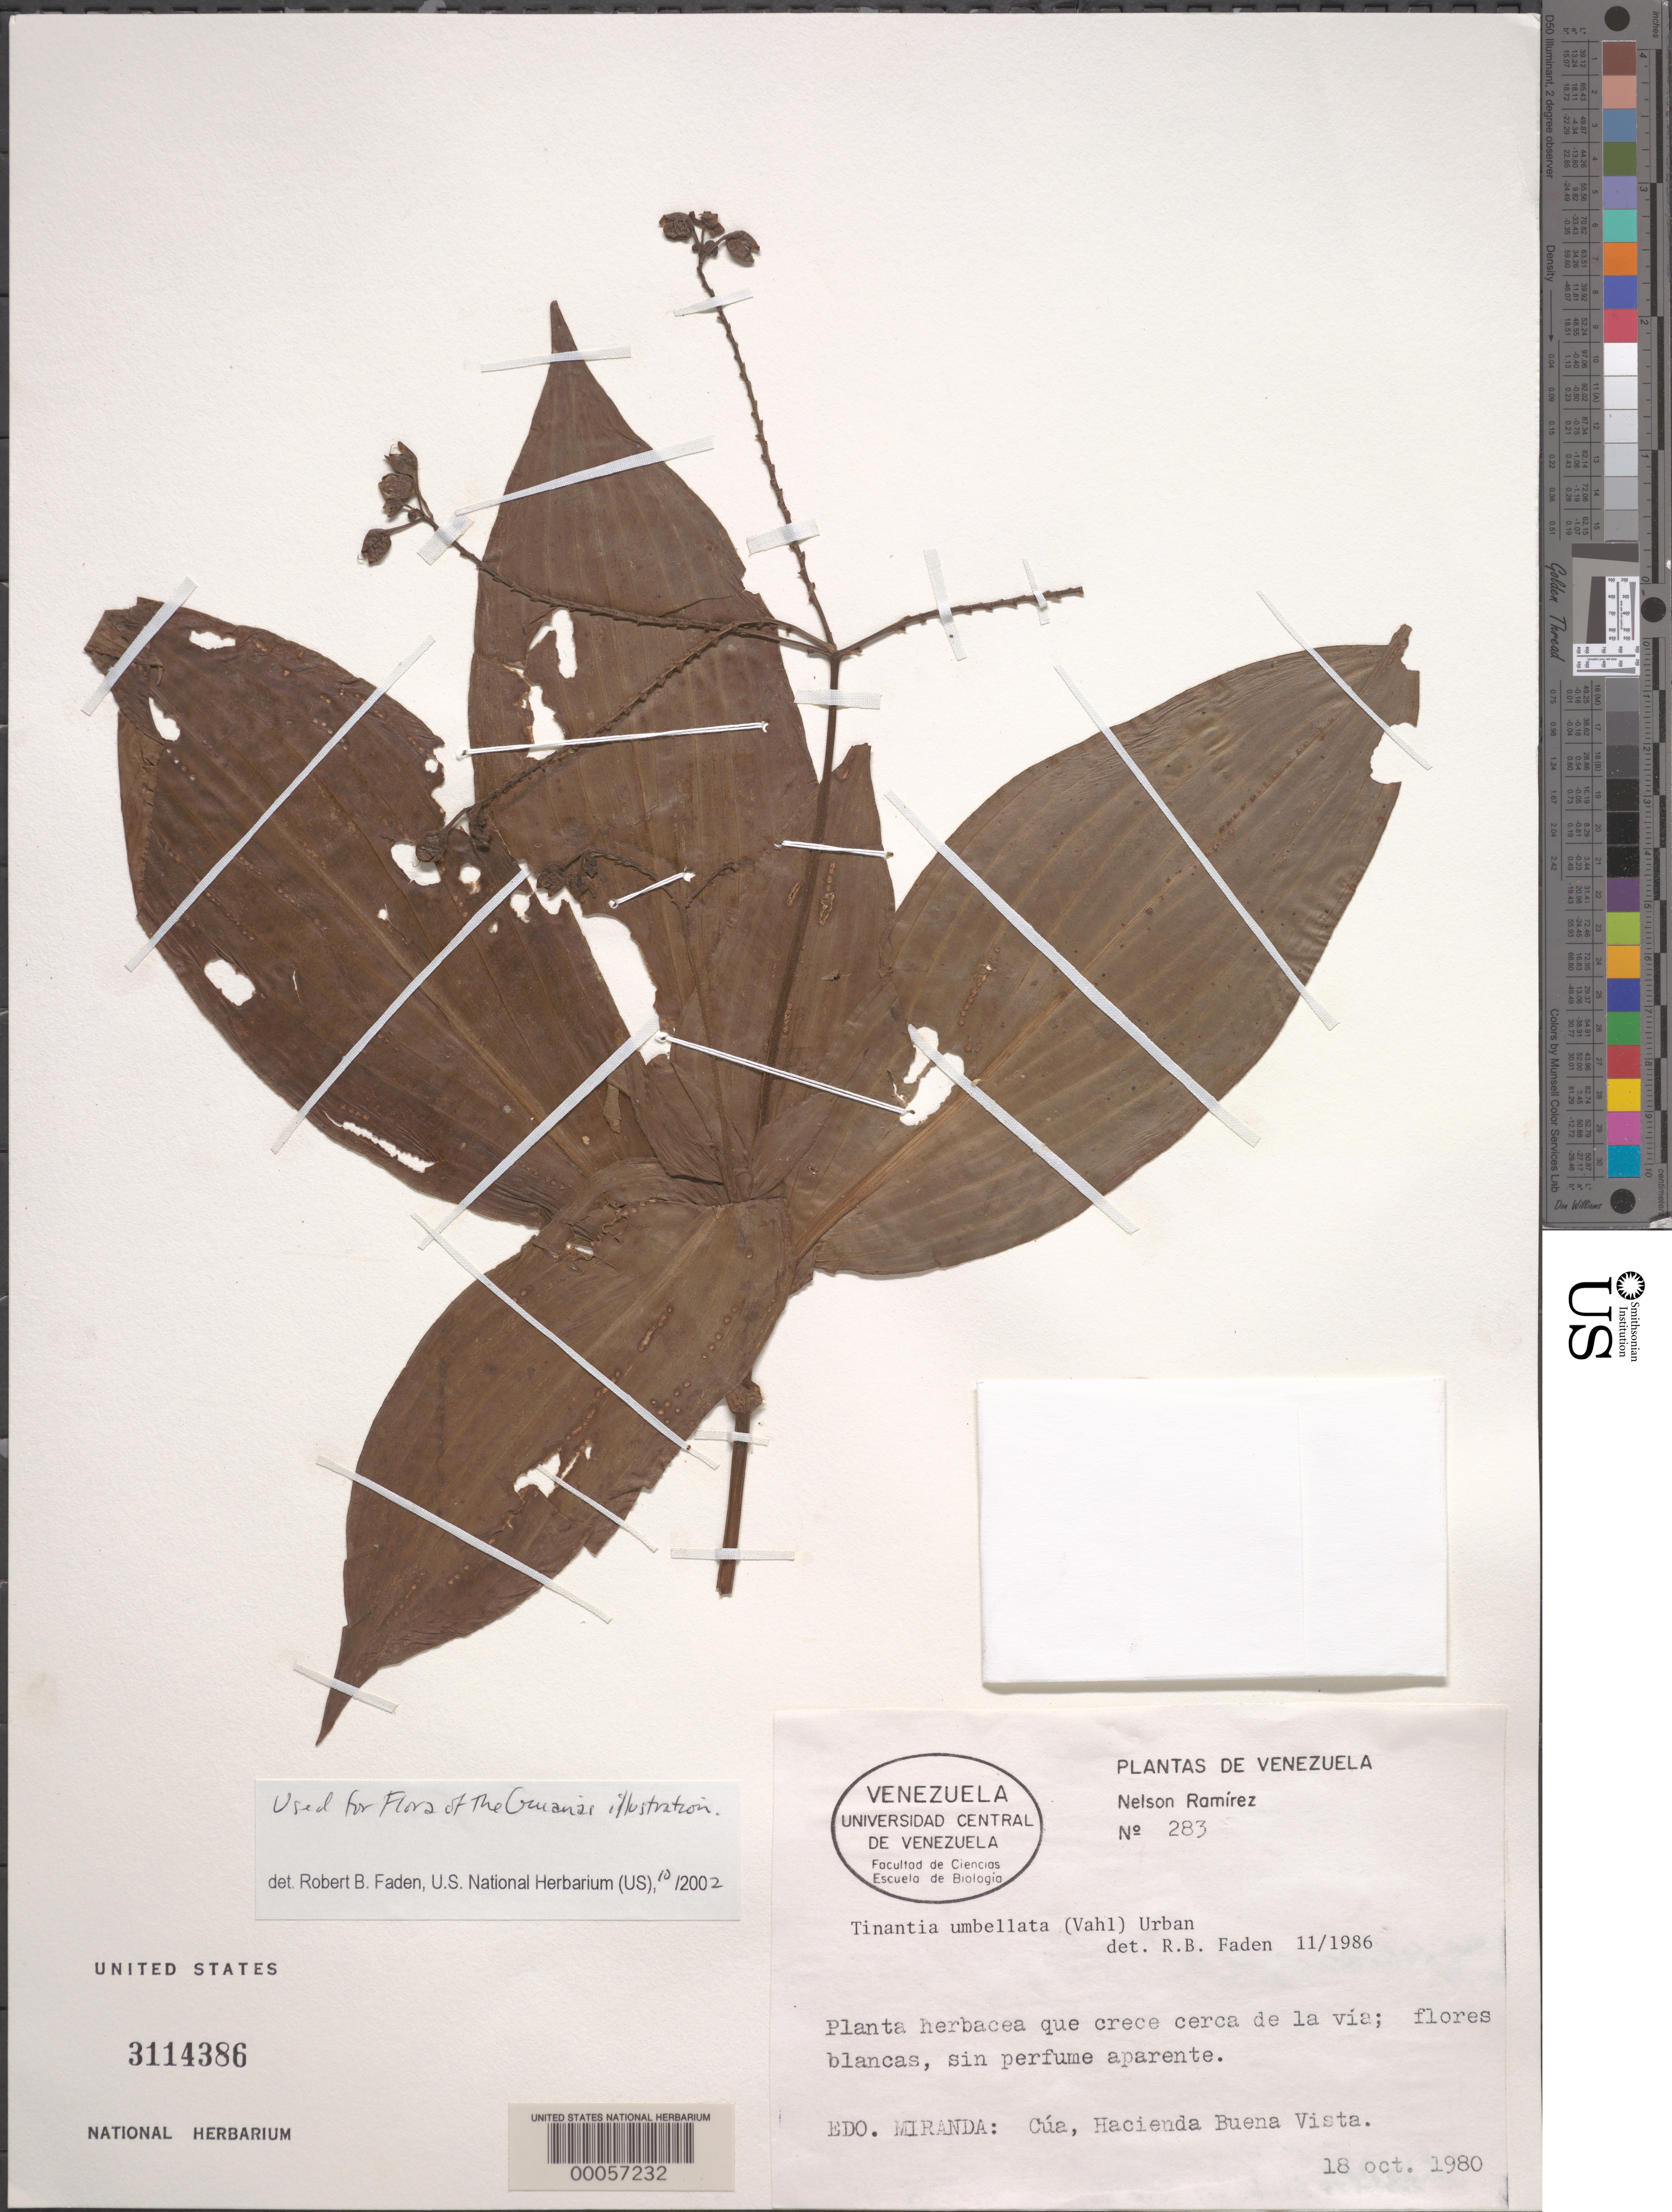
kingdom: Plantae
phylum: Tracheophyta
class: Liliopsida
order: Commelinales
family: Commelinaceae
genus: Tinantia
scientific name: Tinantia umbellata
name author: (Vahl) Urb.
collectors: N. Ramírez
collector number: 283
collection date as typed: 10 Oct 1980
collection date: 1980-10-10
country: Venezuela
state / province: Miranda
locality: Cua, hacienda buena vista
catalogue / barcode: US 3114386